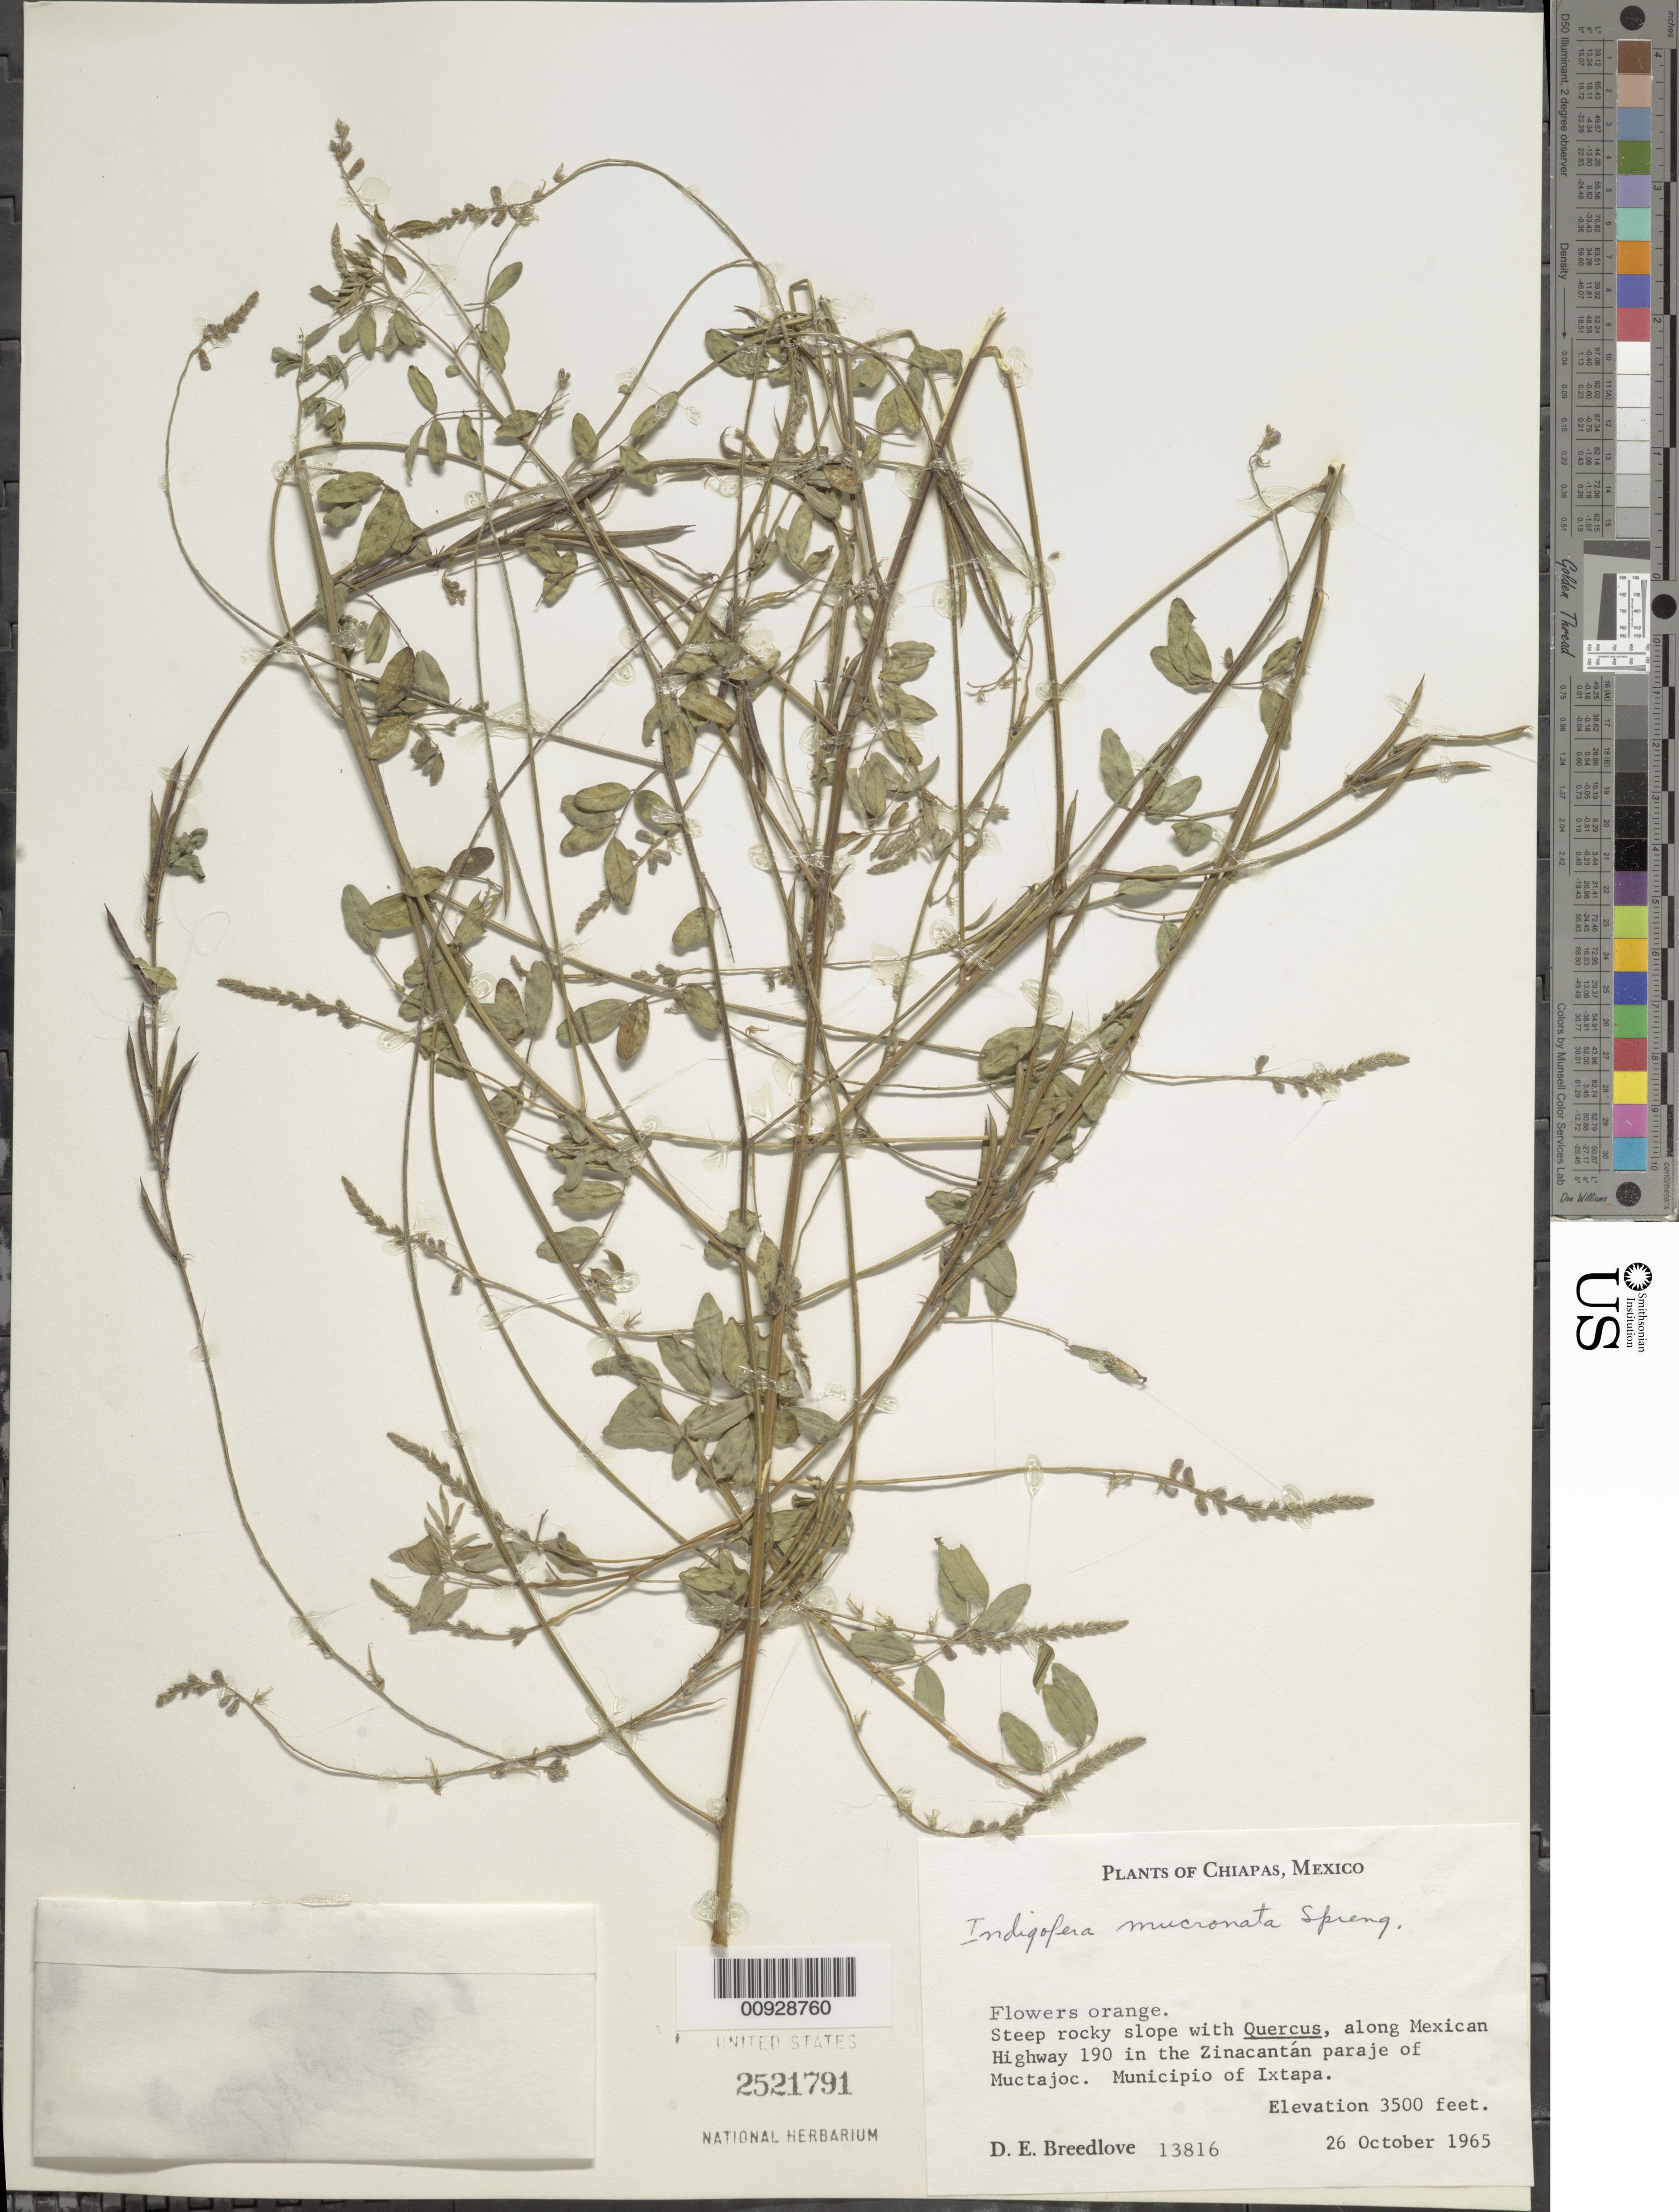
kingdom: Plantae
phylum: Tracheophyta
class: Magnoliopsida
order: Fabales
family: Fabaceae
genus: Indigofera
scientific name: Indigofera mucronata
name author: Lam.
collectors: D. E. Breedlove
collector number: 13816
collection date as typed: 26 Oct 1965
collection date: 1965-10-26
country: Mexico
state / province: Chiapas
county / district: Ixtapa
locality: Along Mexican Highway 190 in the Zinacantán paraje of Muctajoc. Municipio of Ixtapa, Chiapas.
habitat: Steep rocky slope with Quercus.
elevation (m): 1067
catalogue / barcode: US 2521791